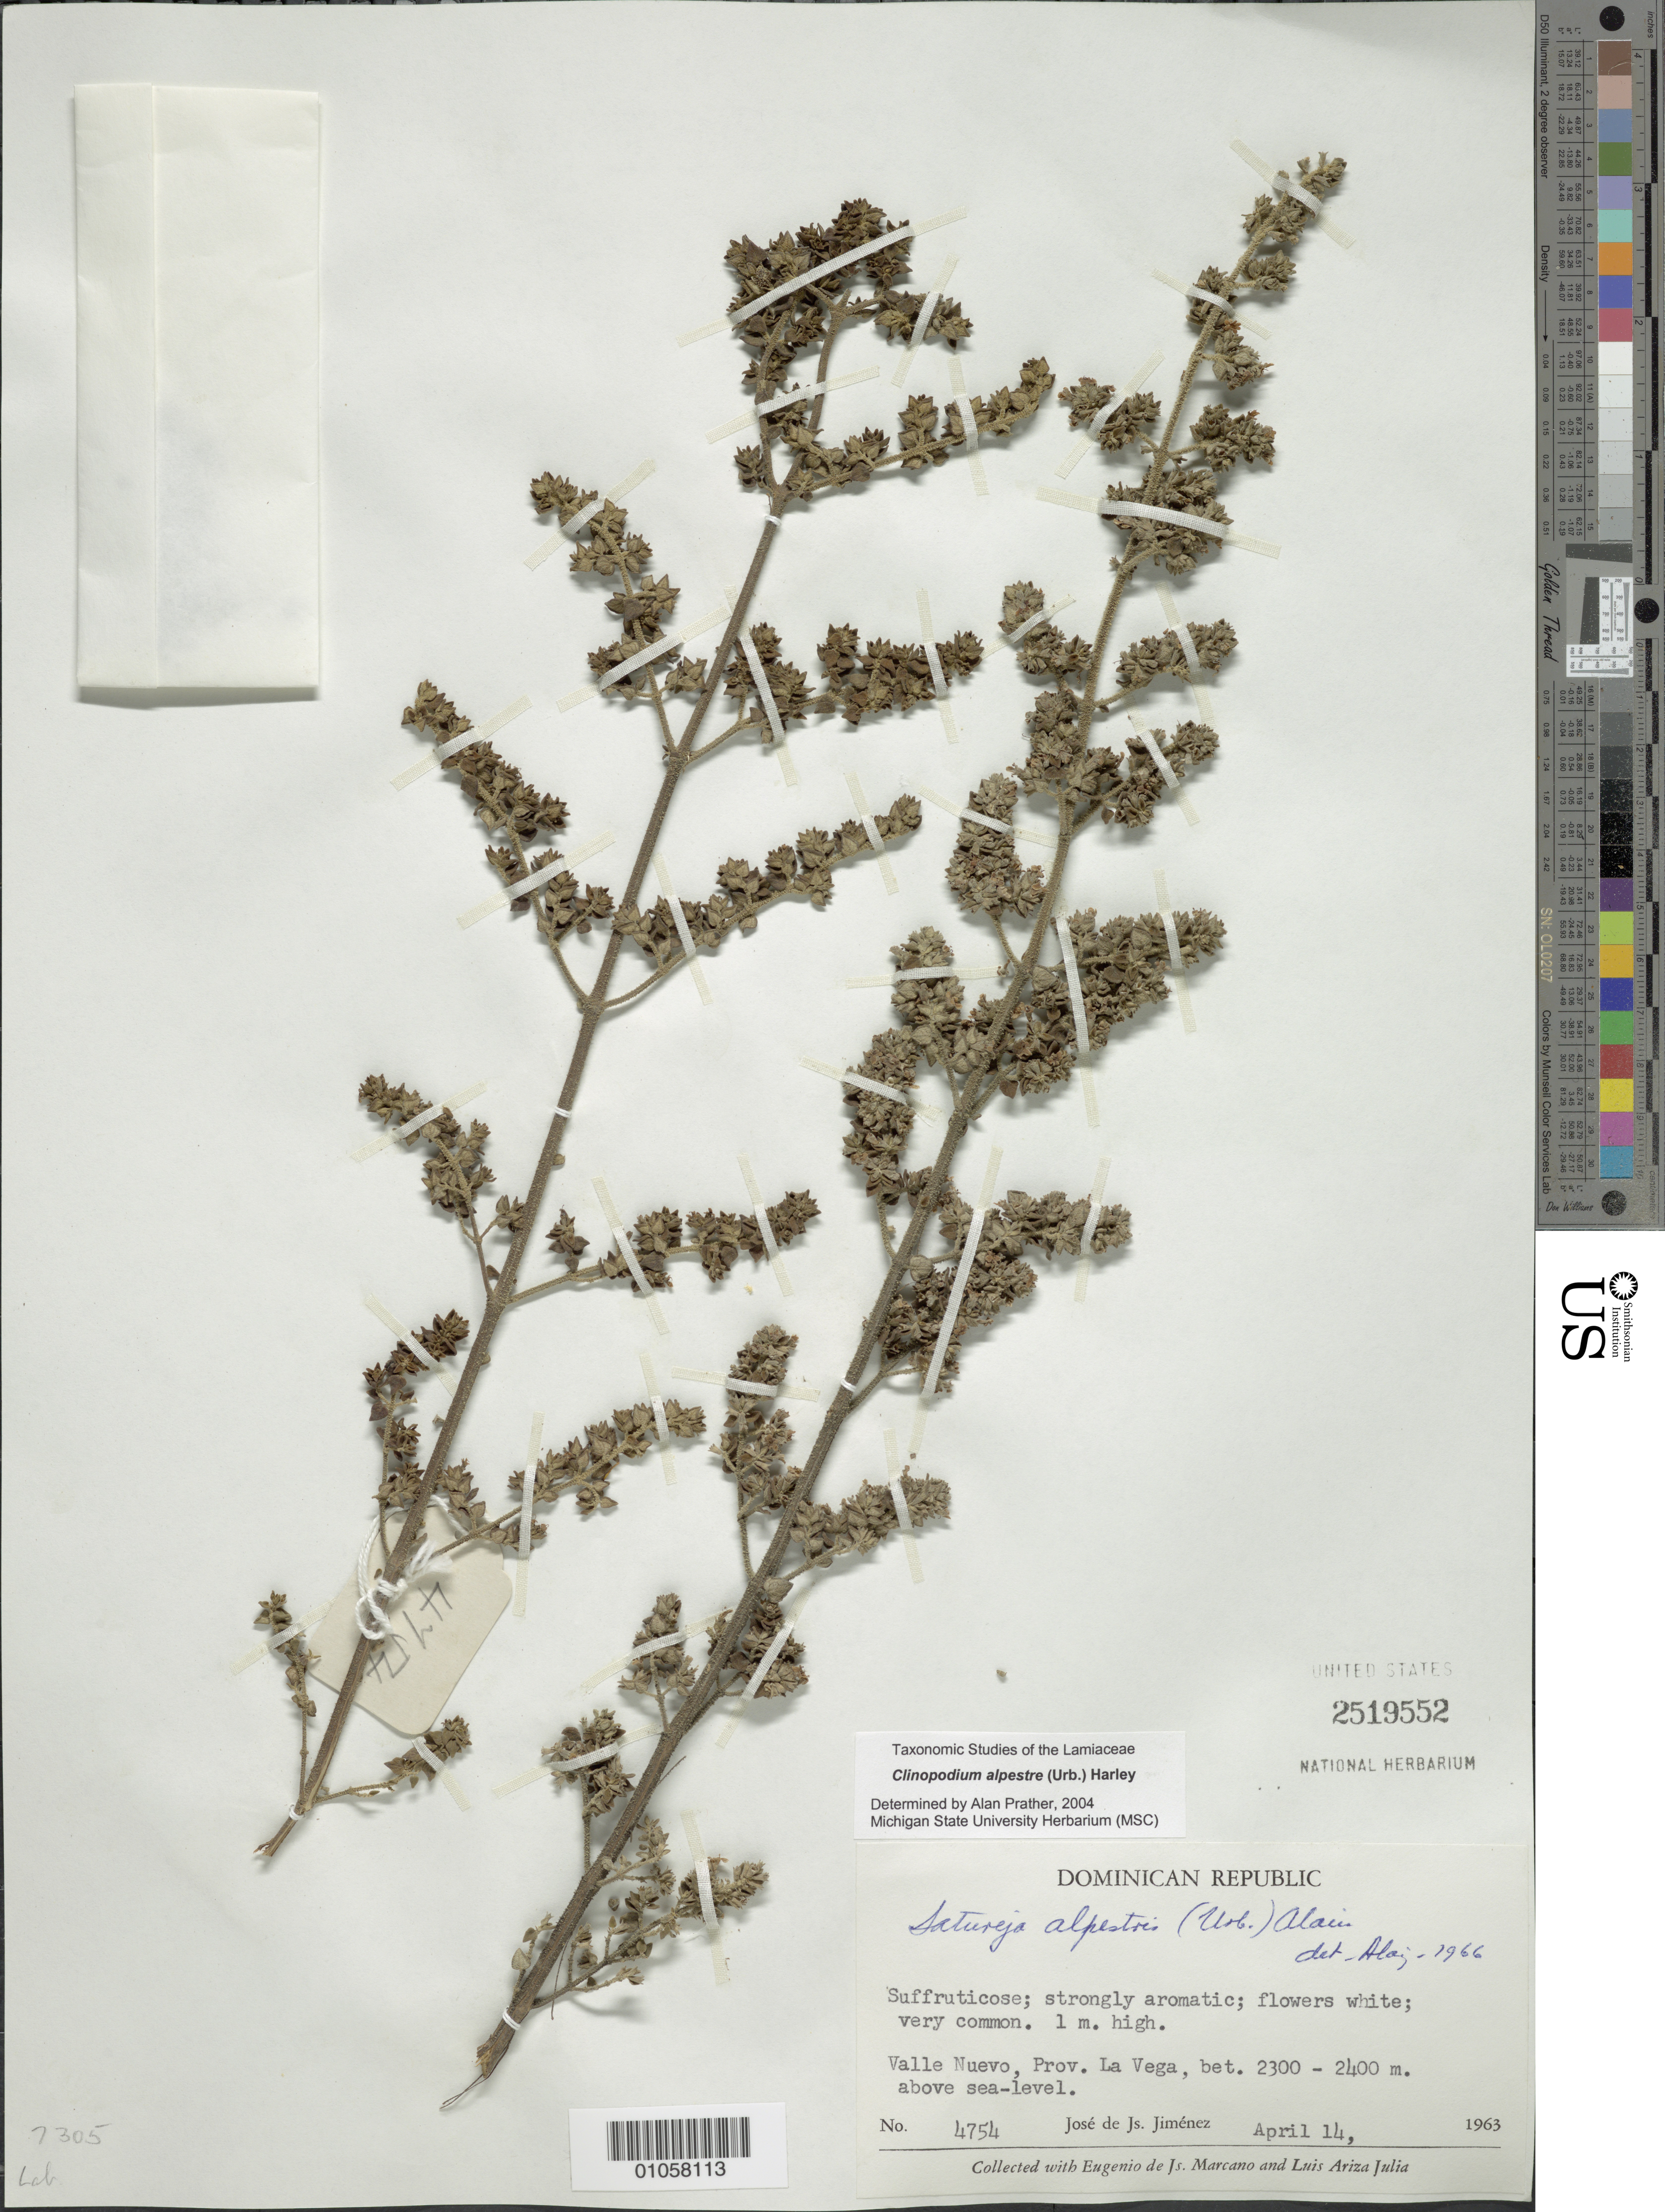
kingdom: Plantae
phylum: Tracheophyta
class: Magnoliopsida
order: Lamiales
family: Lamiaceae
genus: Clinopodium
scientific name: Clinopodium alpestre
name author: (Urb.) Harley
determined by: Prather, L. A.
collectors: J. J. Jiménez Almonte, E. J. Marcano F. & L. Ariza-Julia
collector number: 4754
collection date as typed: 14 Apr 1963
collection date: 1963-04-14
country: Dominican Republic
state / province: La Vega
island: Hispaniola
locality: Valle Nuevo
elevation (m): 2300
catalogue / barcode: US 2519552